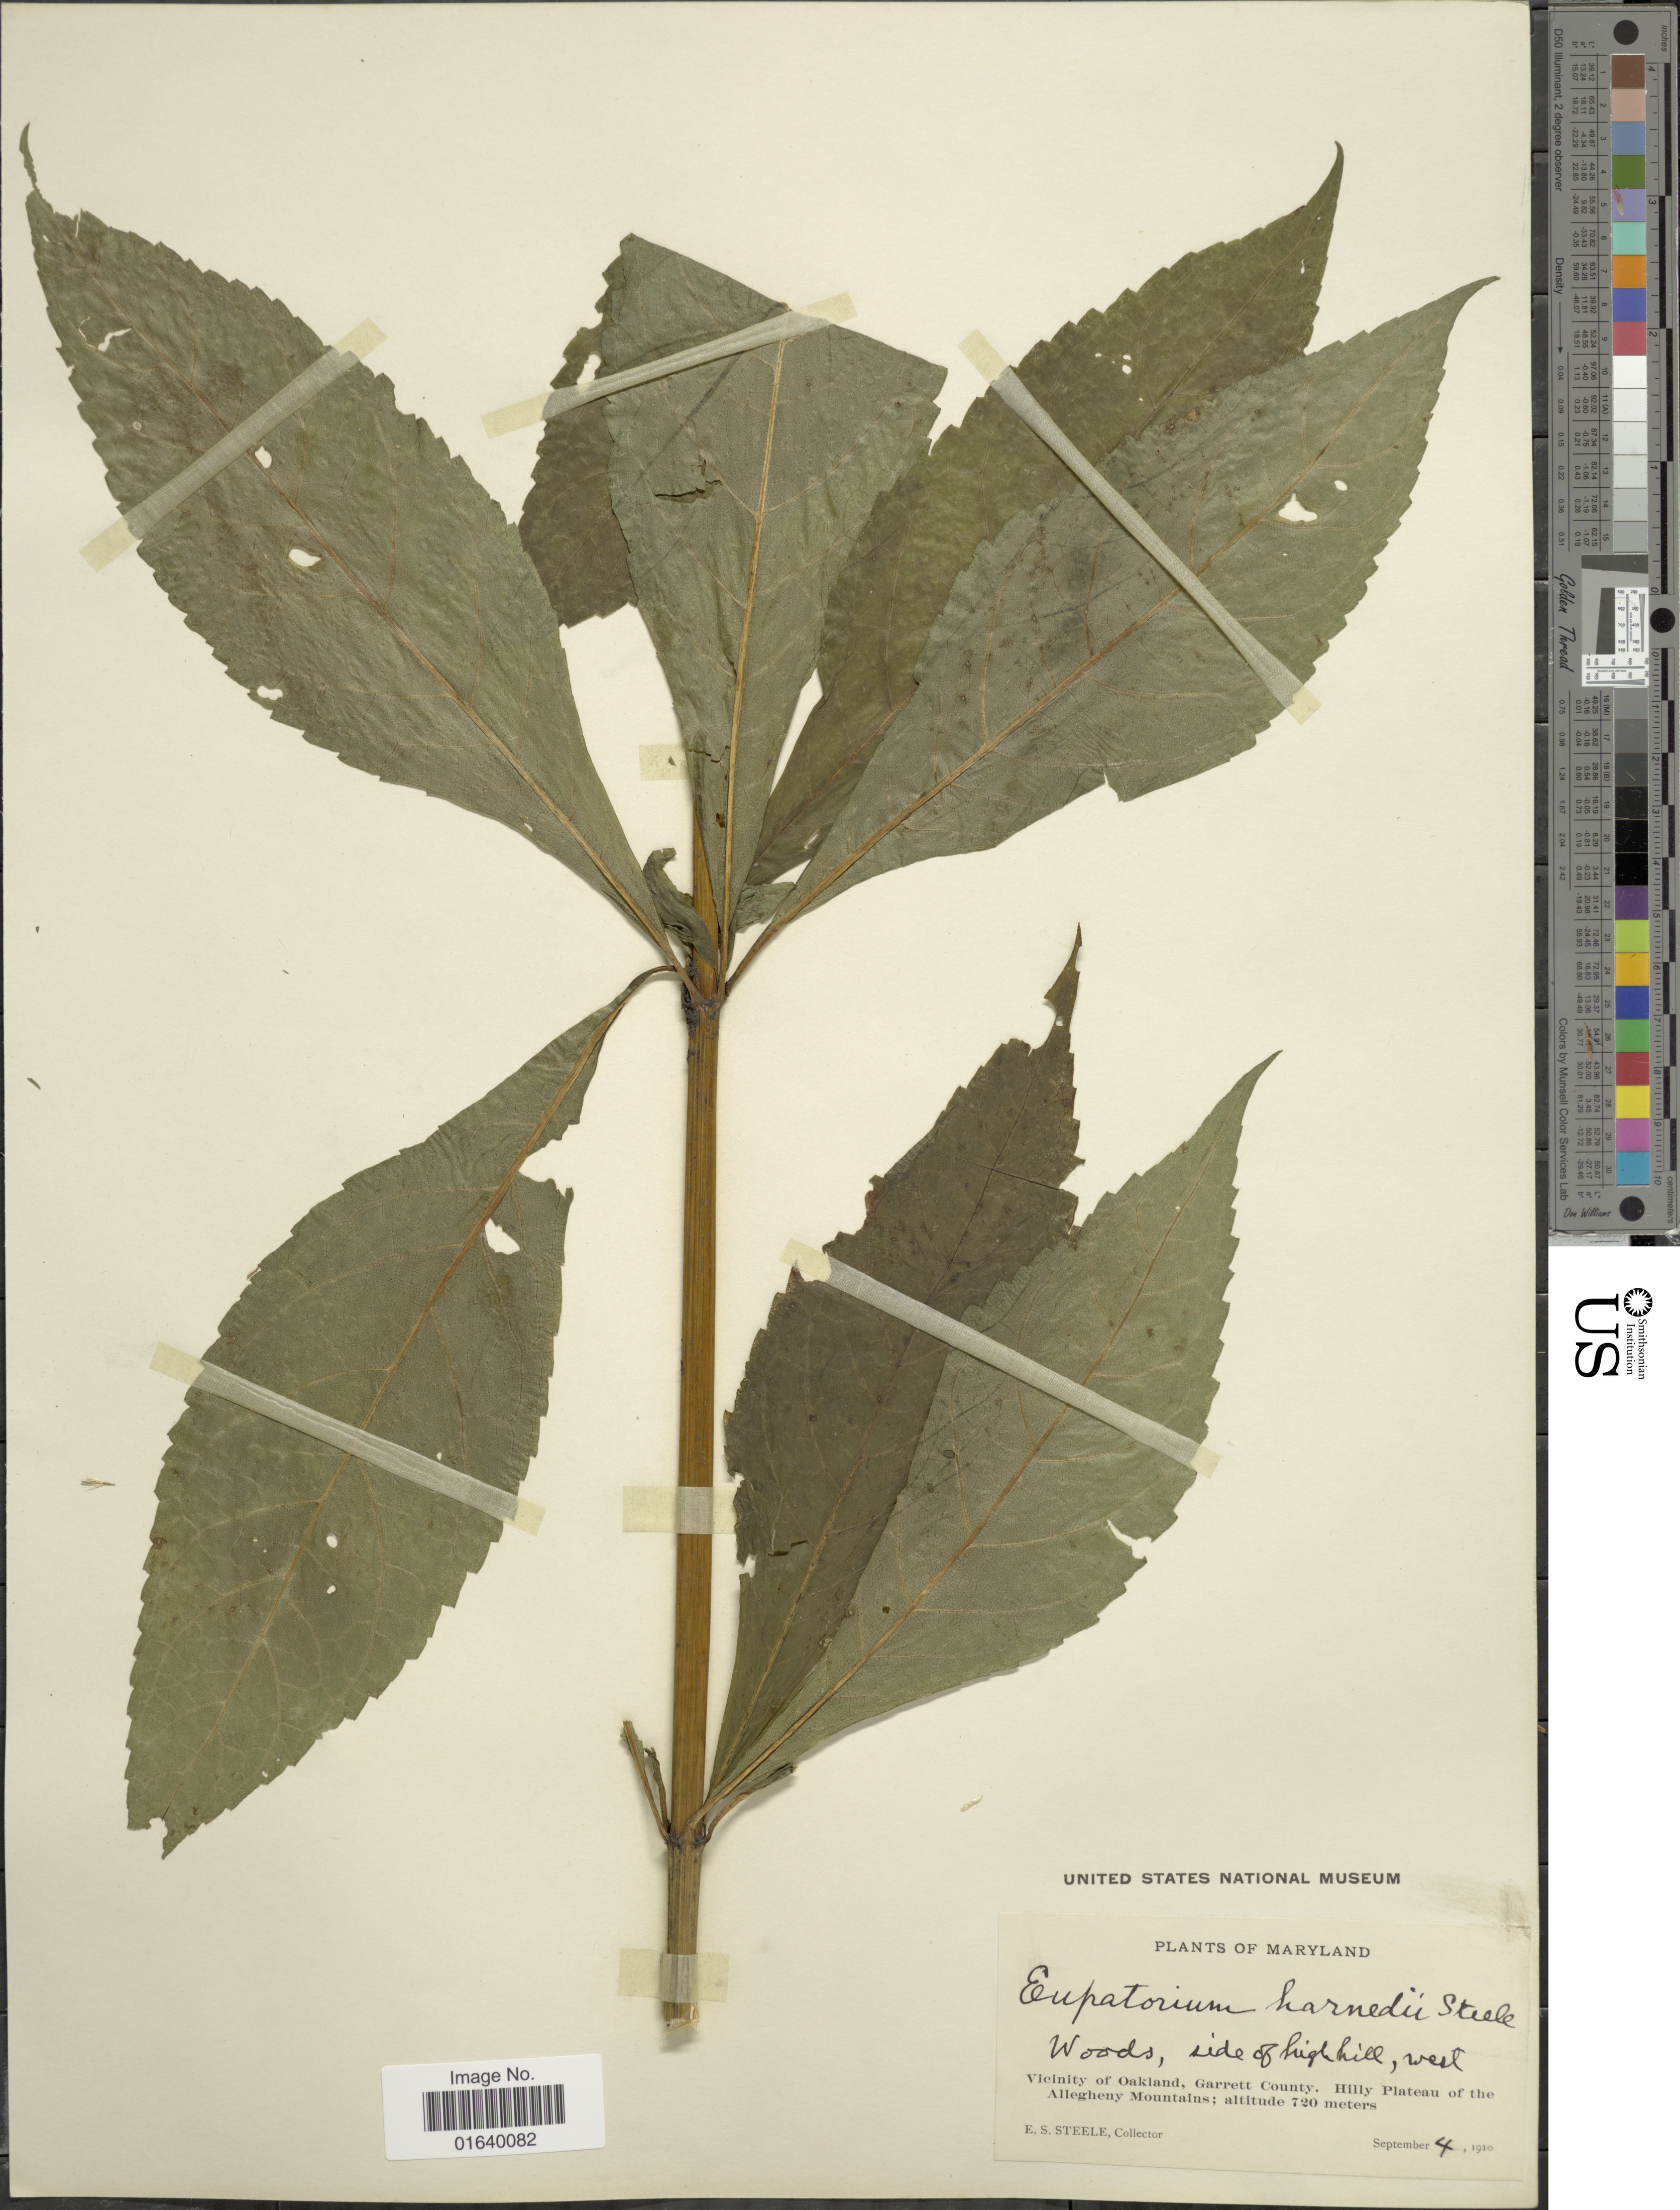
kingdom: Plantae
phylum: Tracheophyta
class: Magnoliopsida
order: Asterales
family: Asteraceae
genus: Eupatorium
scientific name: Eupatorium purpureum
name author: (L.) E.E. Lamont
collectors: E. Steele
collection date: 1910-09-04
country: United States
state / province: Maryland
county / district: Garrett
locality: Woods, side of high hill, west Vicinity of Oakland, Garrett County. Hilly Plateau of the Allegheny Mountains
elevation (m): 720